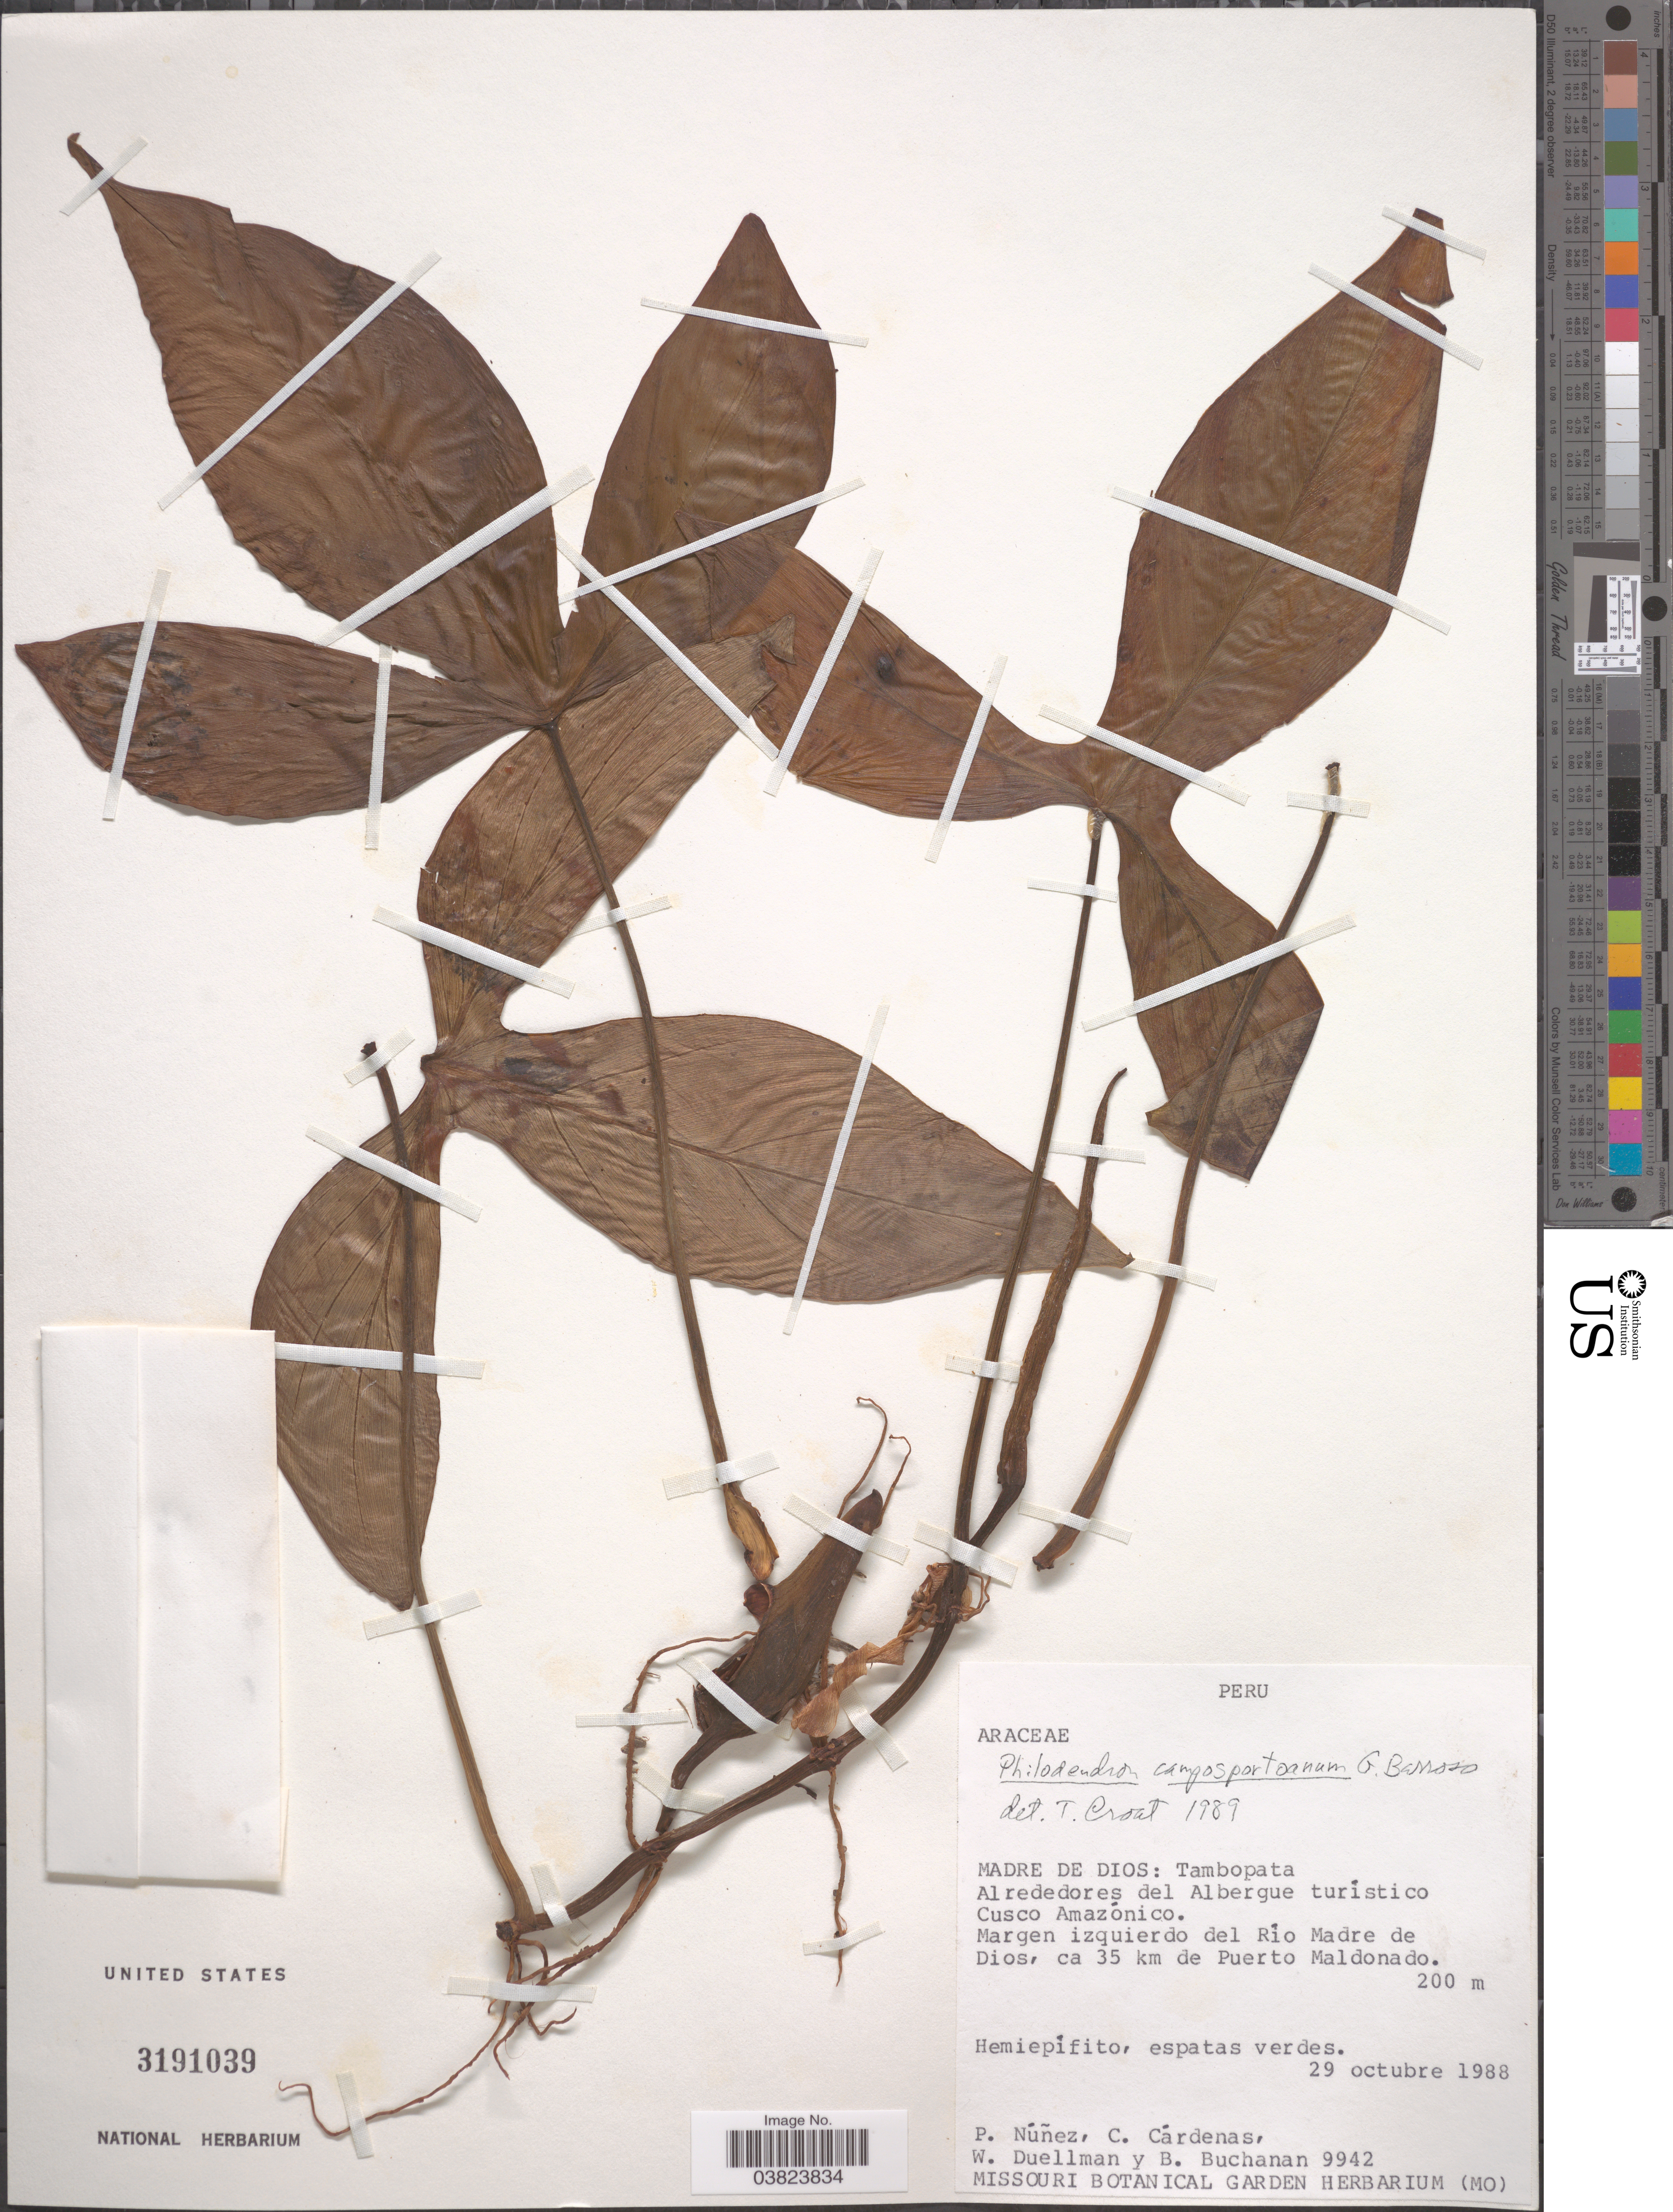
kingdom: Plantae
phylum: Tracheophyta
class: Liliopsida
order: Alismatales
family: Araceae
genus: Philodendron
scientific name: Philodendron camposportoanum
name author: G.M. Barroso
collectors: P. Nuñez V., C. Cardenas, W. Duellman & B. Buchanan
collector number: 9942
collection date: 1988-10-29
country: Peru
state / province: Madre de Dios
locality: Tambopata. Alrededores del Albergue turístico Cusco Amazónico. Margen izquierdo del Río Madre de Dios, ca 35 km de Puerto Maldonado.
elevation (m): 200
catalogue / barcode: US 3191039